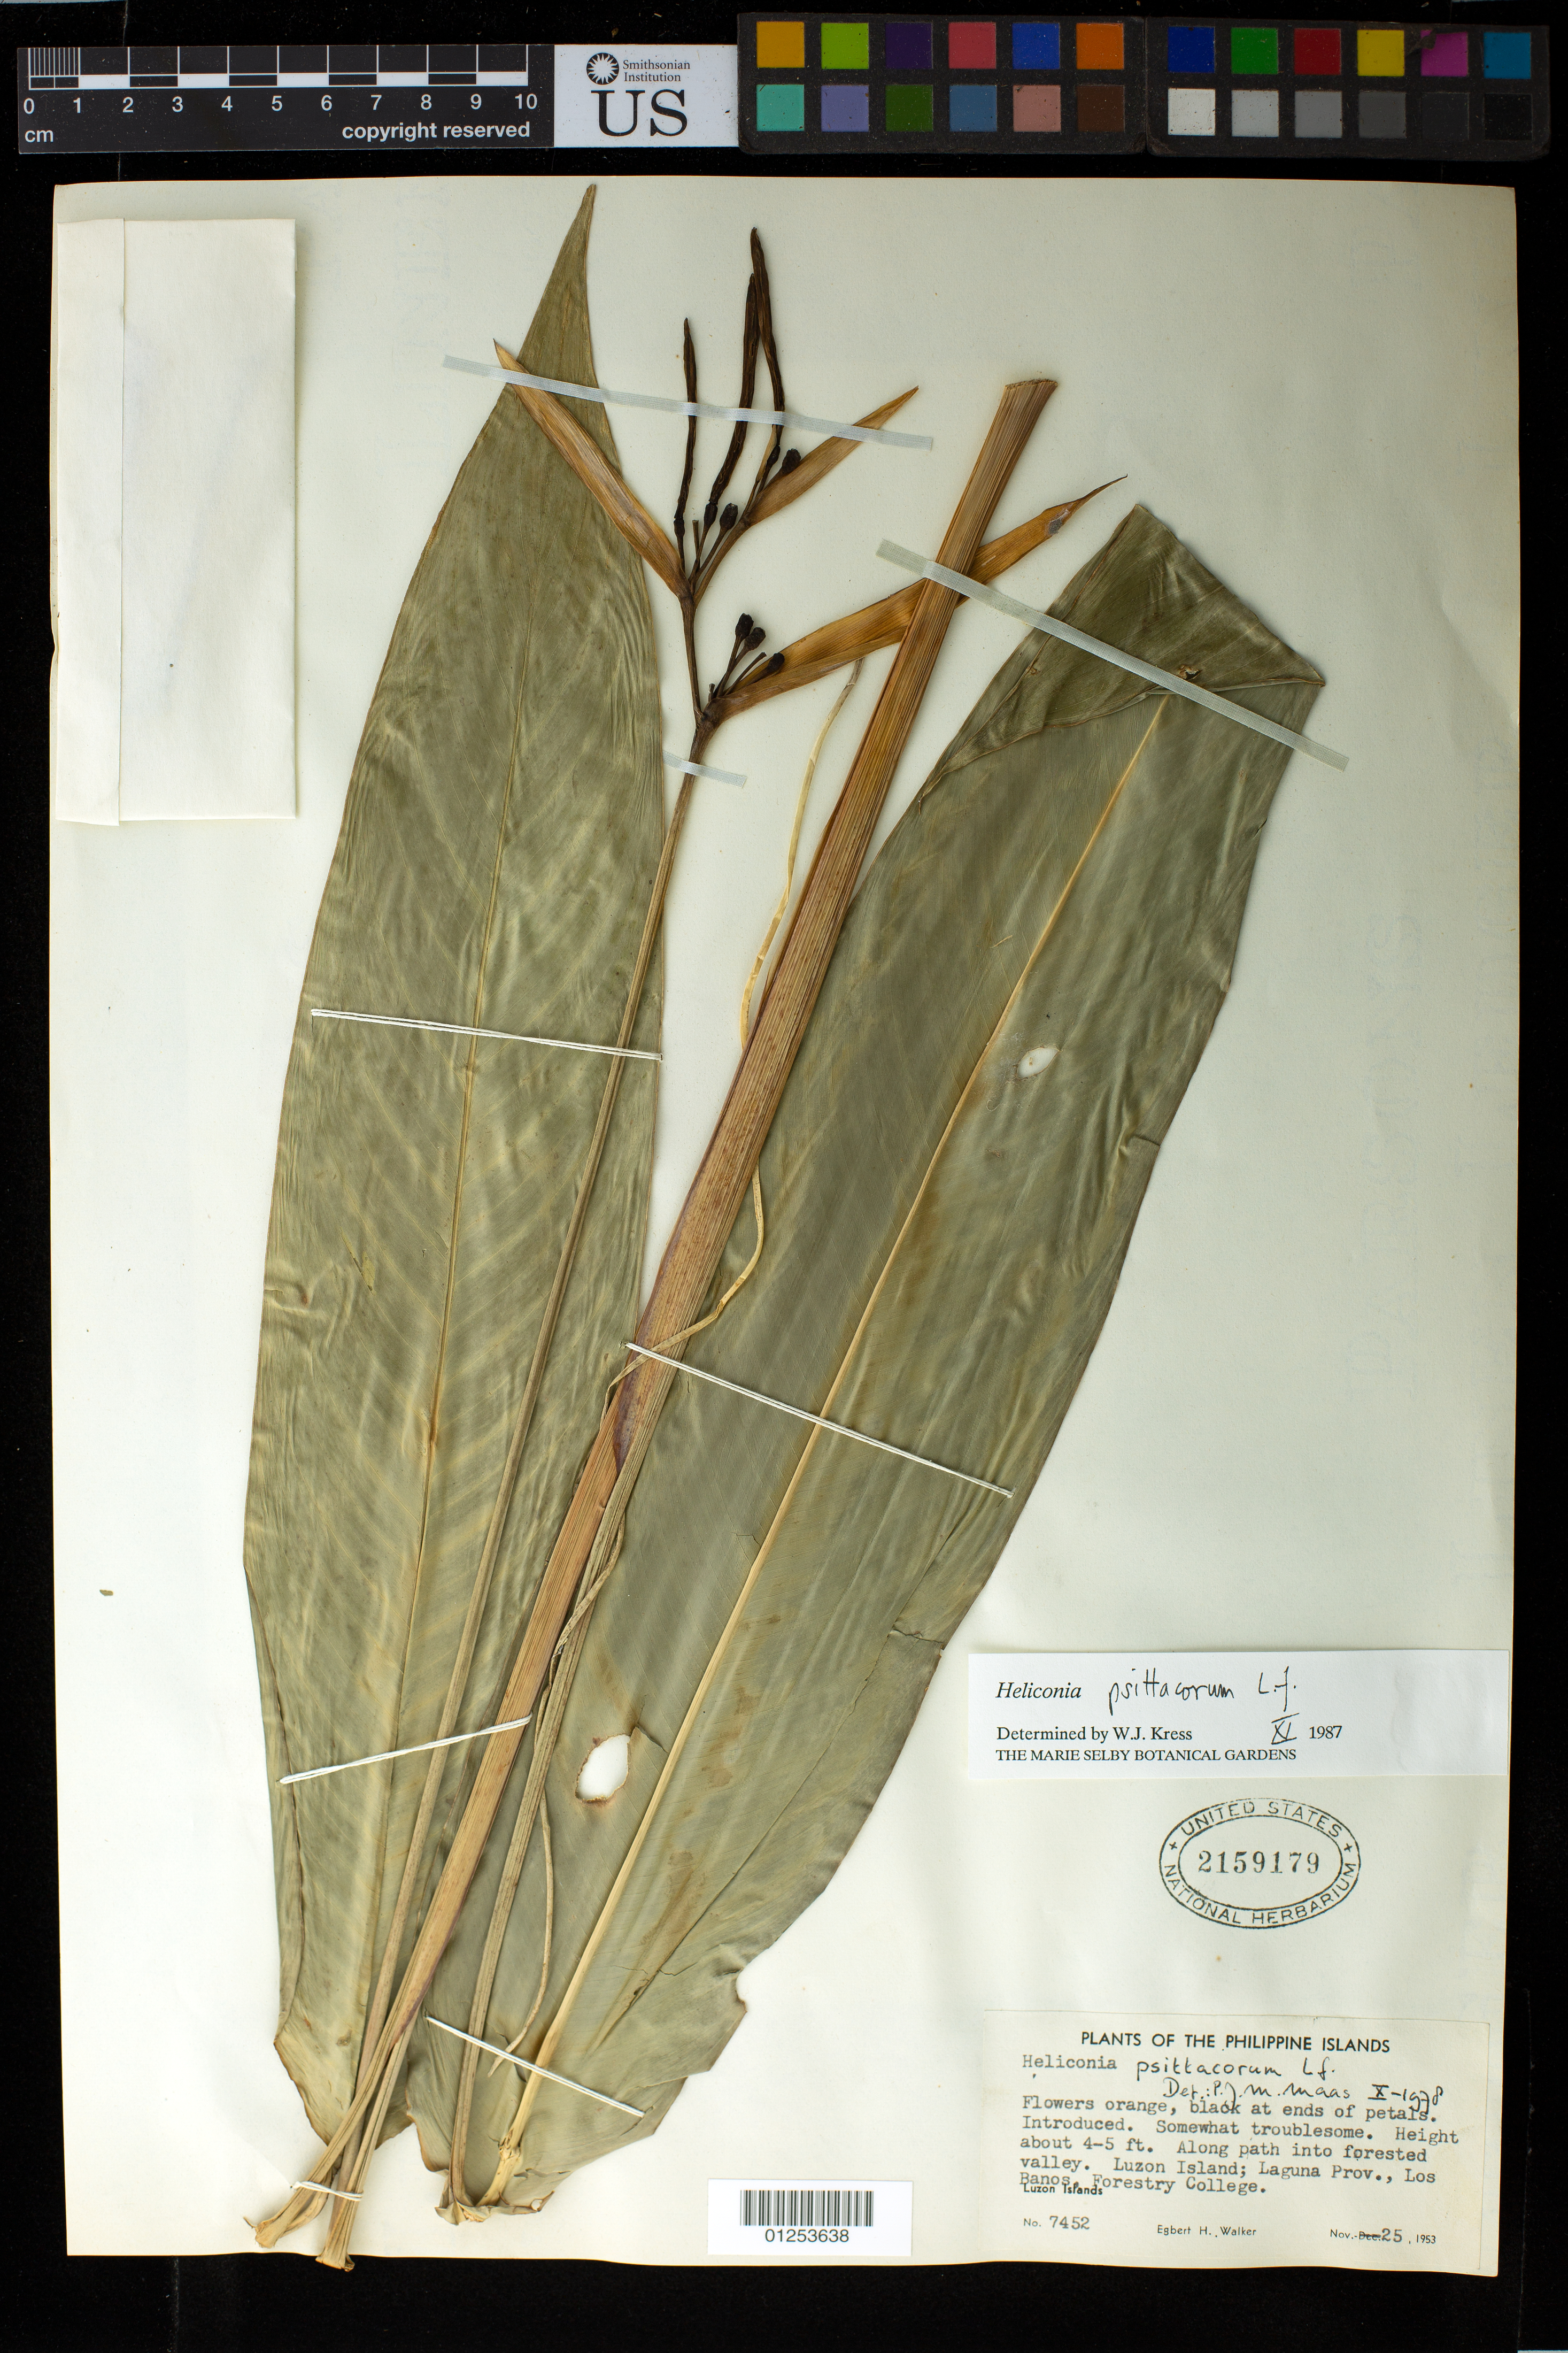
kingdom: Plantae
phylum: Tracheophyta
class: Liliopsida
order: Zingiberales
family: Heliconiaceae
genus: Heliconia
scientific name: Heliconia psittacorum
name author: L. f.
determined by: Kress, W. J., (US), Smithsonian Institution - National Museum of Natural History (UNITED STATES)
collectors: E. H. Walker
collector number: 7452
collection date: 1953-11-25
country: Philippines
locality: Luzon Islands, Laguna Prov., Los Banos; College of Forestry.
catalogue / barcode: US 2159179